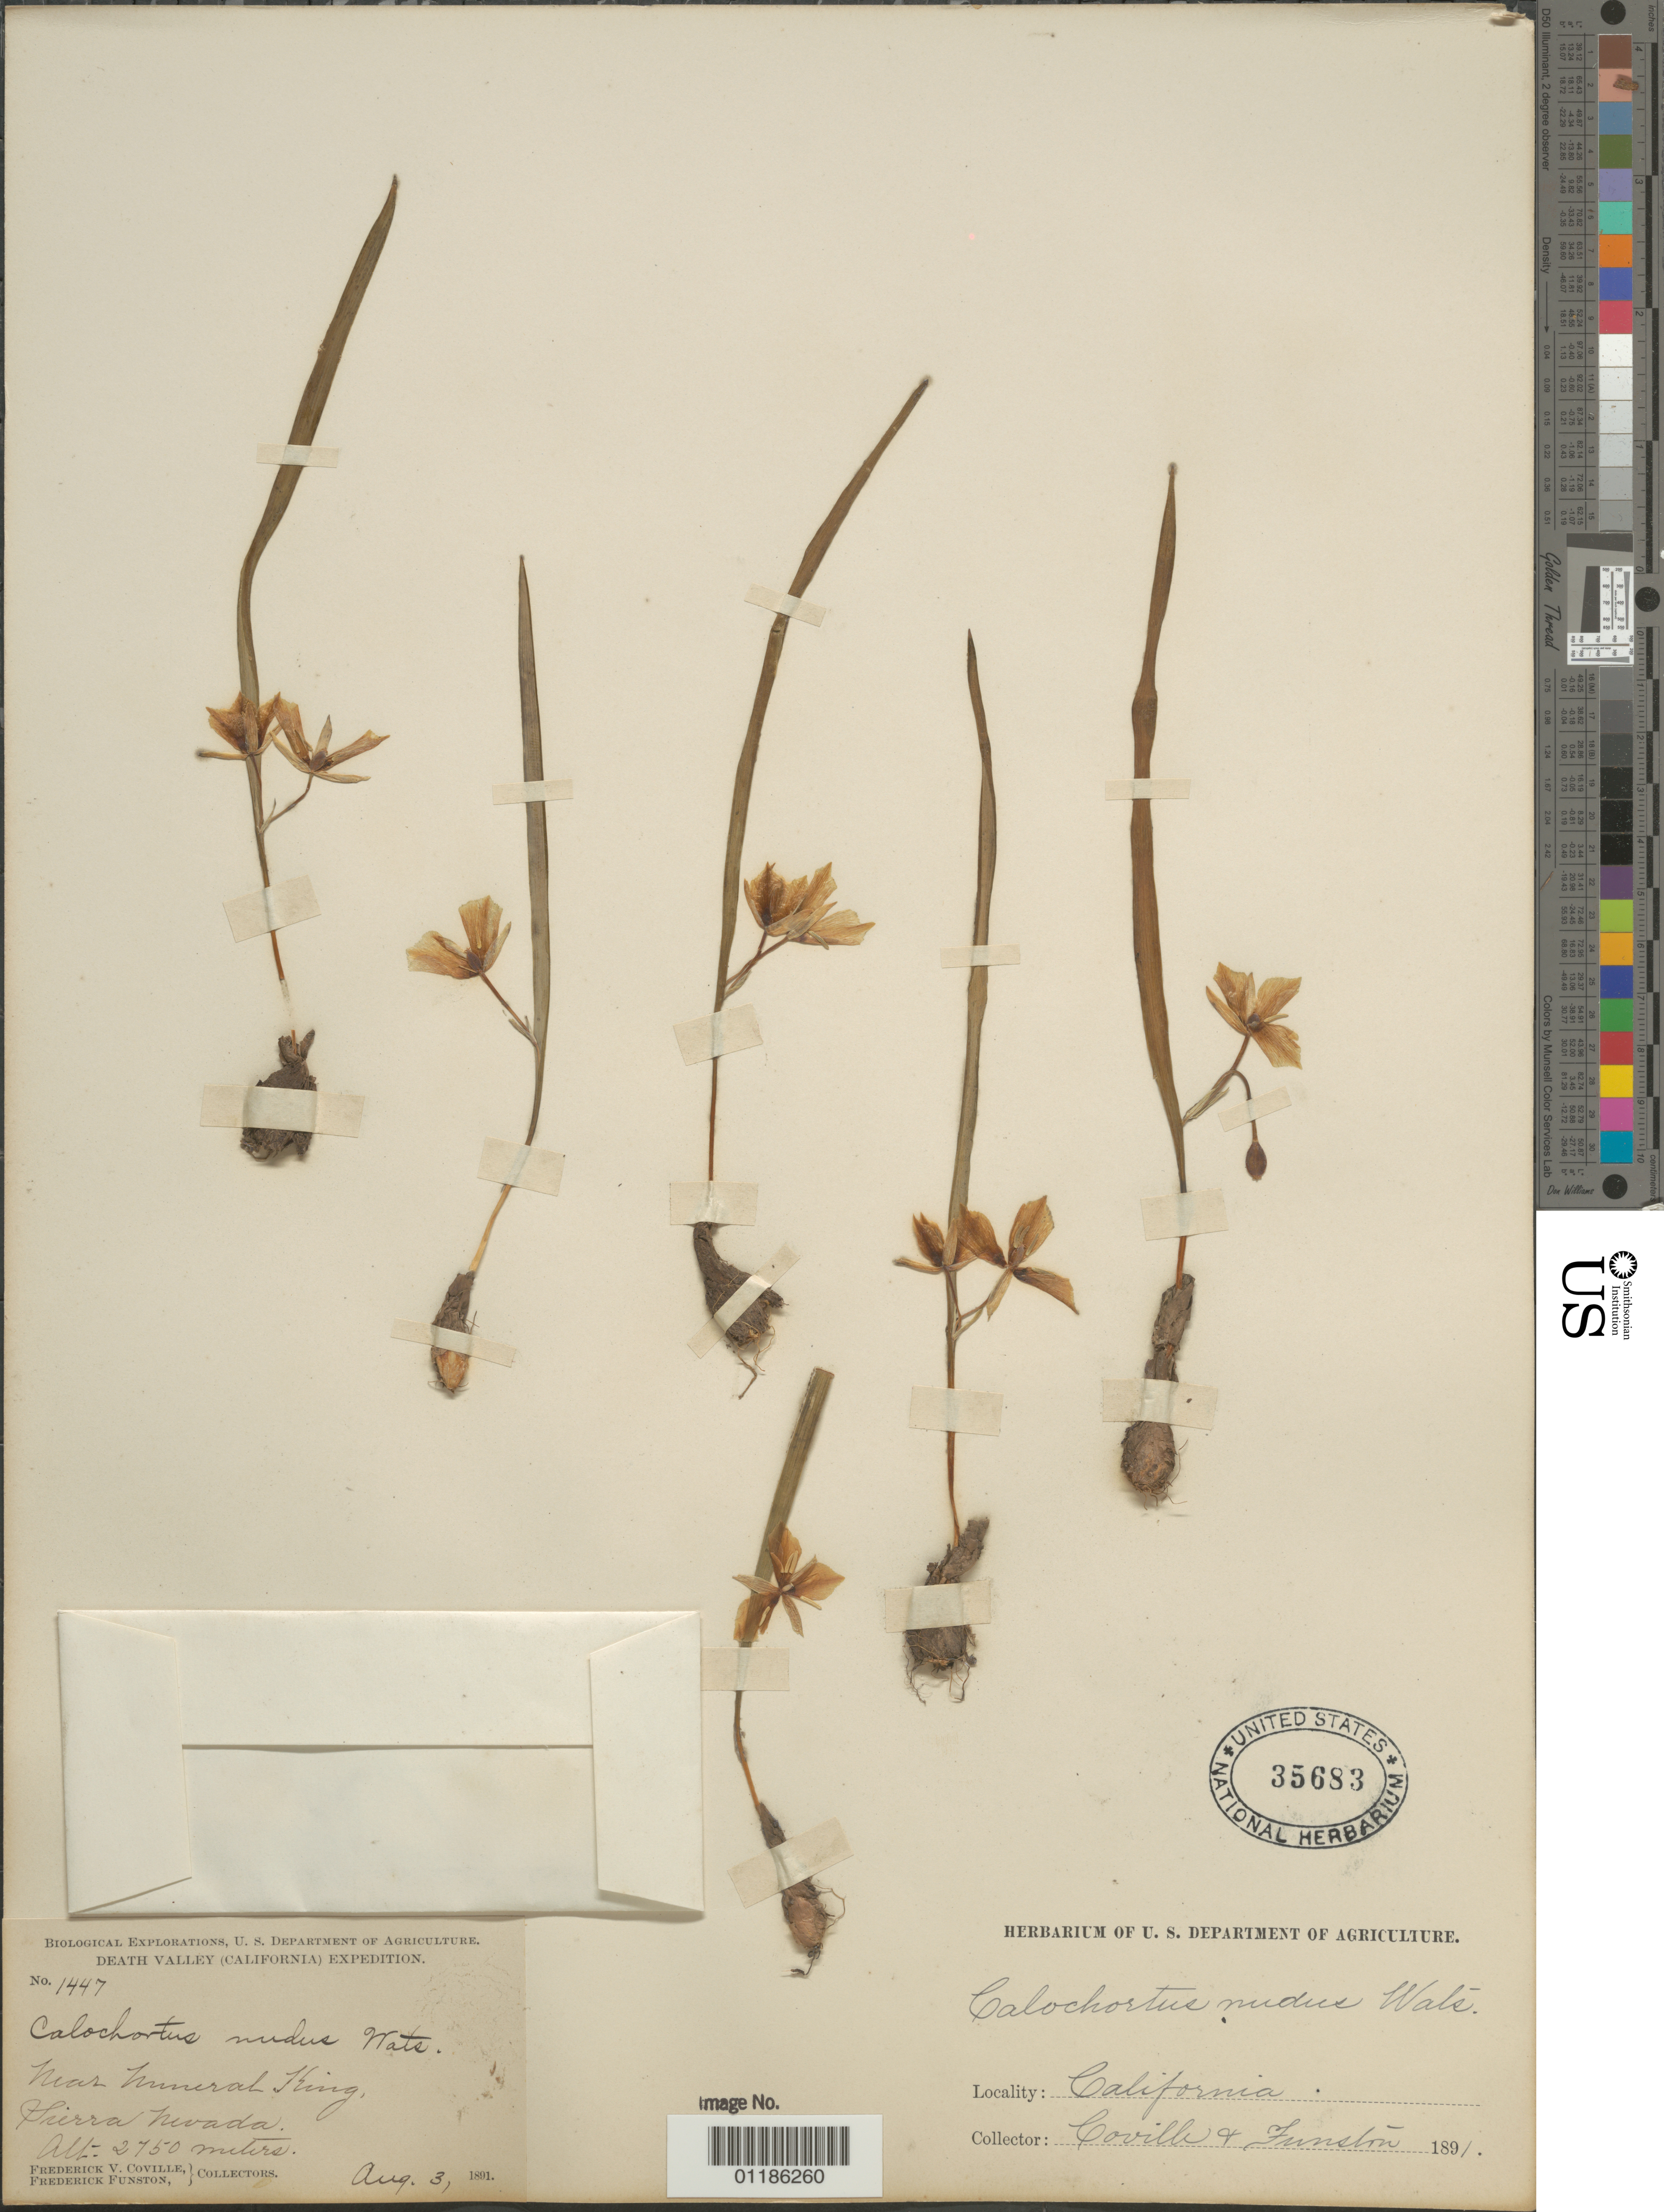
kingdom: Plantae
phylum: Tracheophyta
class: Liliopsida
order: Liliales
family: Liliaceae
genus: Calochortus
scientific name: Calochortus nudus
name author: S. Watson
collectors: F. V. Coville & F. Funston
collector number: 1447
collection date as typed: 3 Aug 1891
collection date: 1891-08-03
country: United States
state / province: California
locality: near Mineral King, Sierra Nevada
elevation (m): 2750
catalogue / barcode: US 35683